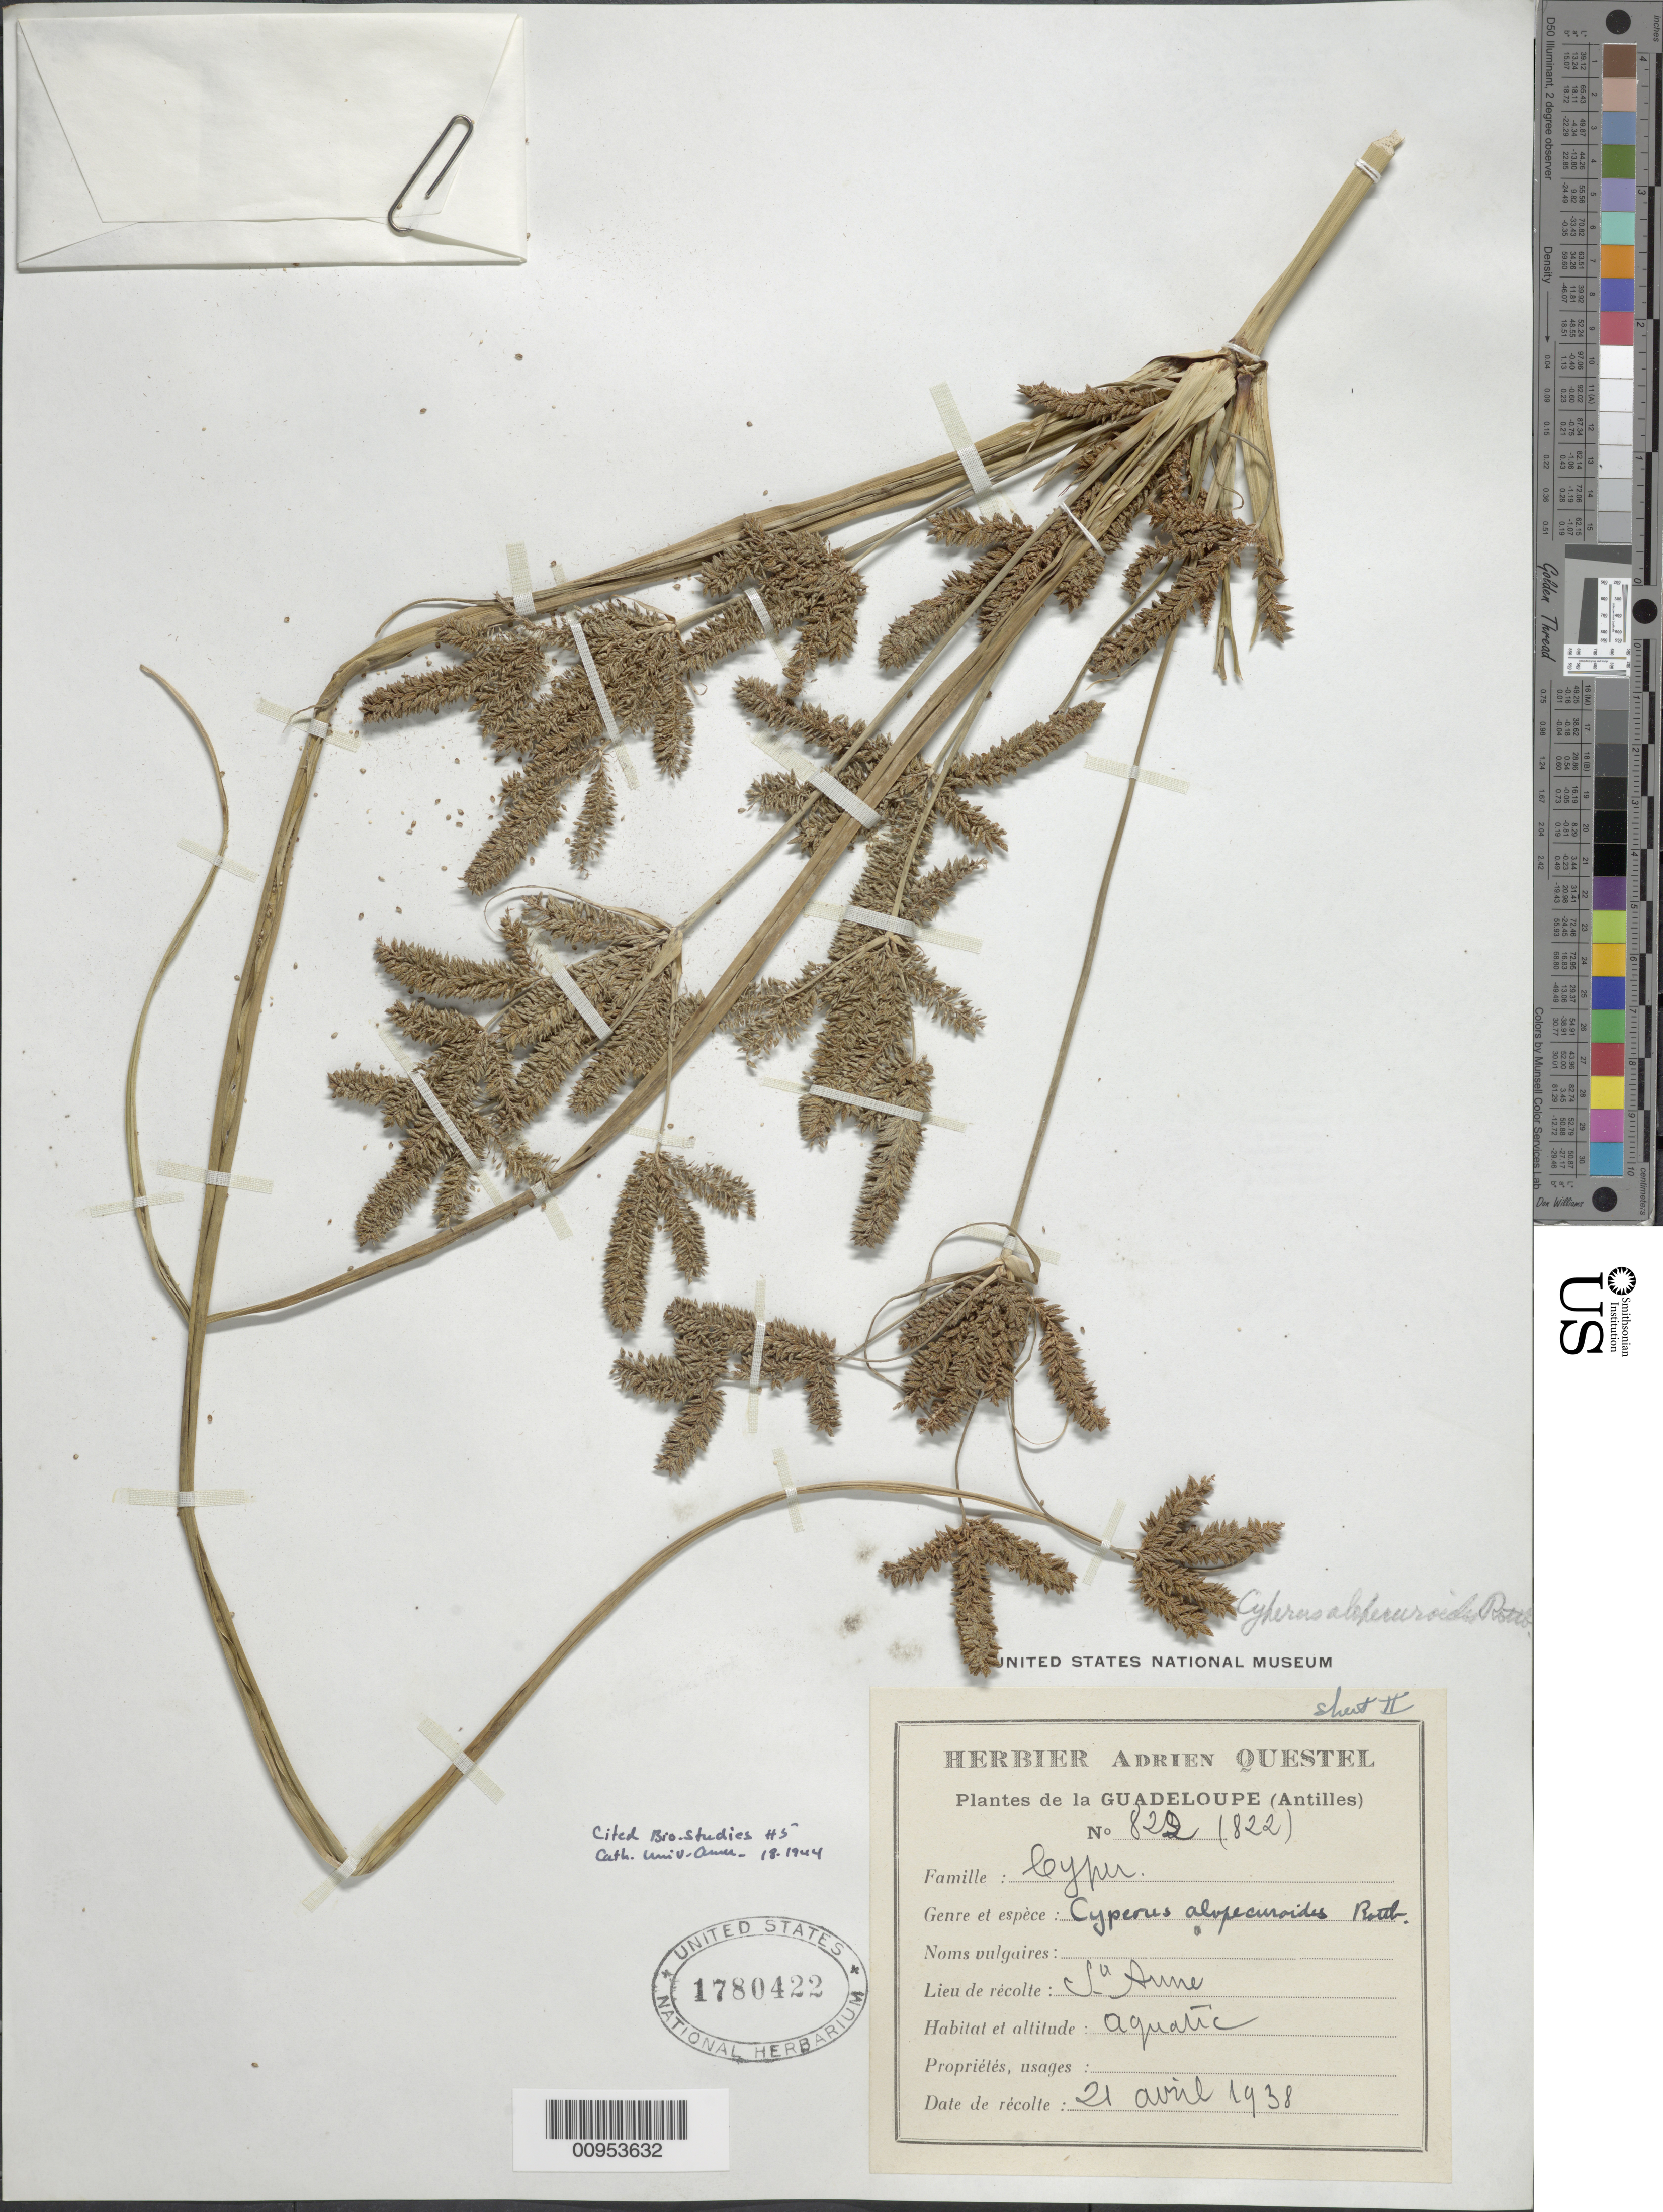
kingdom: Plantae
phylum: Tracheophyta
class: Liliopsida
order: Poales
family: Cyperaceae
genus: Cyperus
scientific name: Cyperus alopecuroides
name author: Rottb.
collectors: A. Questel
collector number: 822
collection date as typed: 21 Apr 1938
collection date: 1938-04-21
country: Guadeloupe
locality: St. Anne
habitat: Aquatic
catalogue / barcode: US 1780422